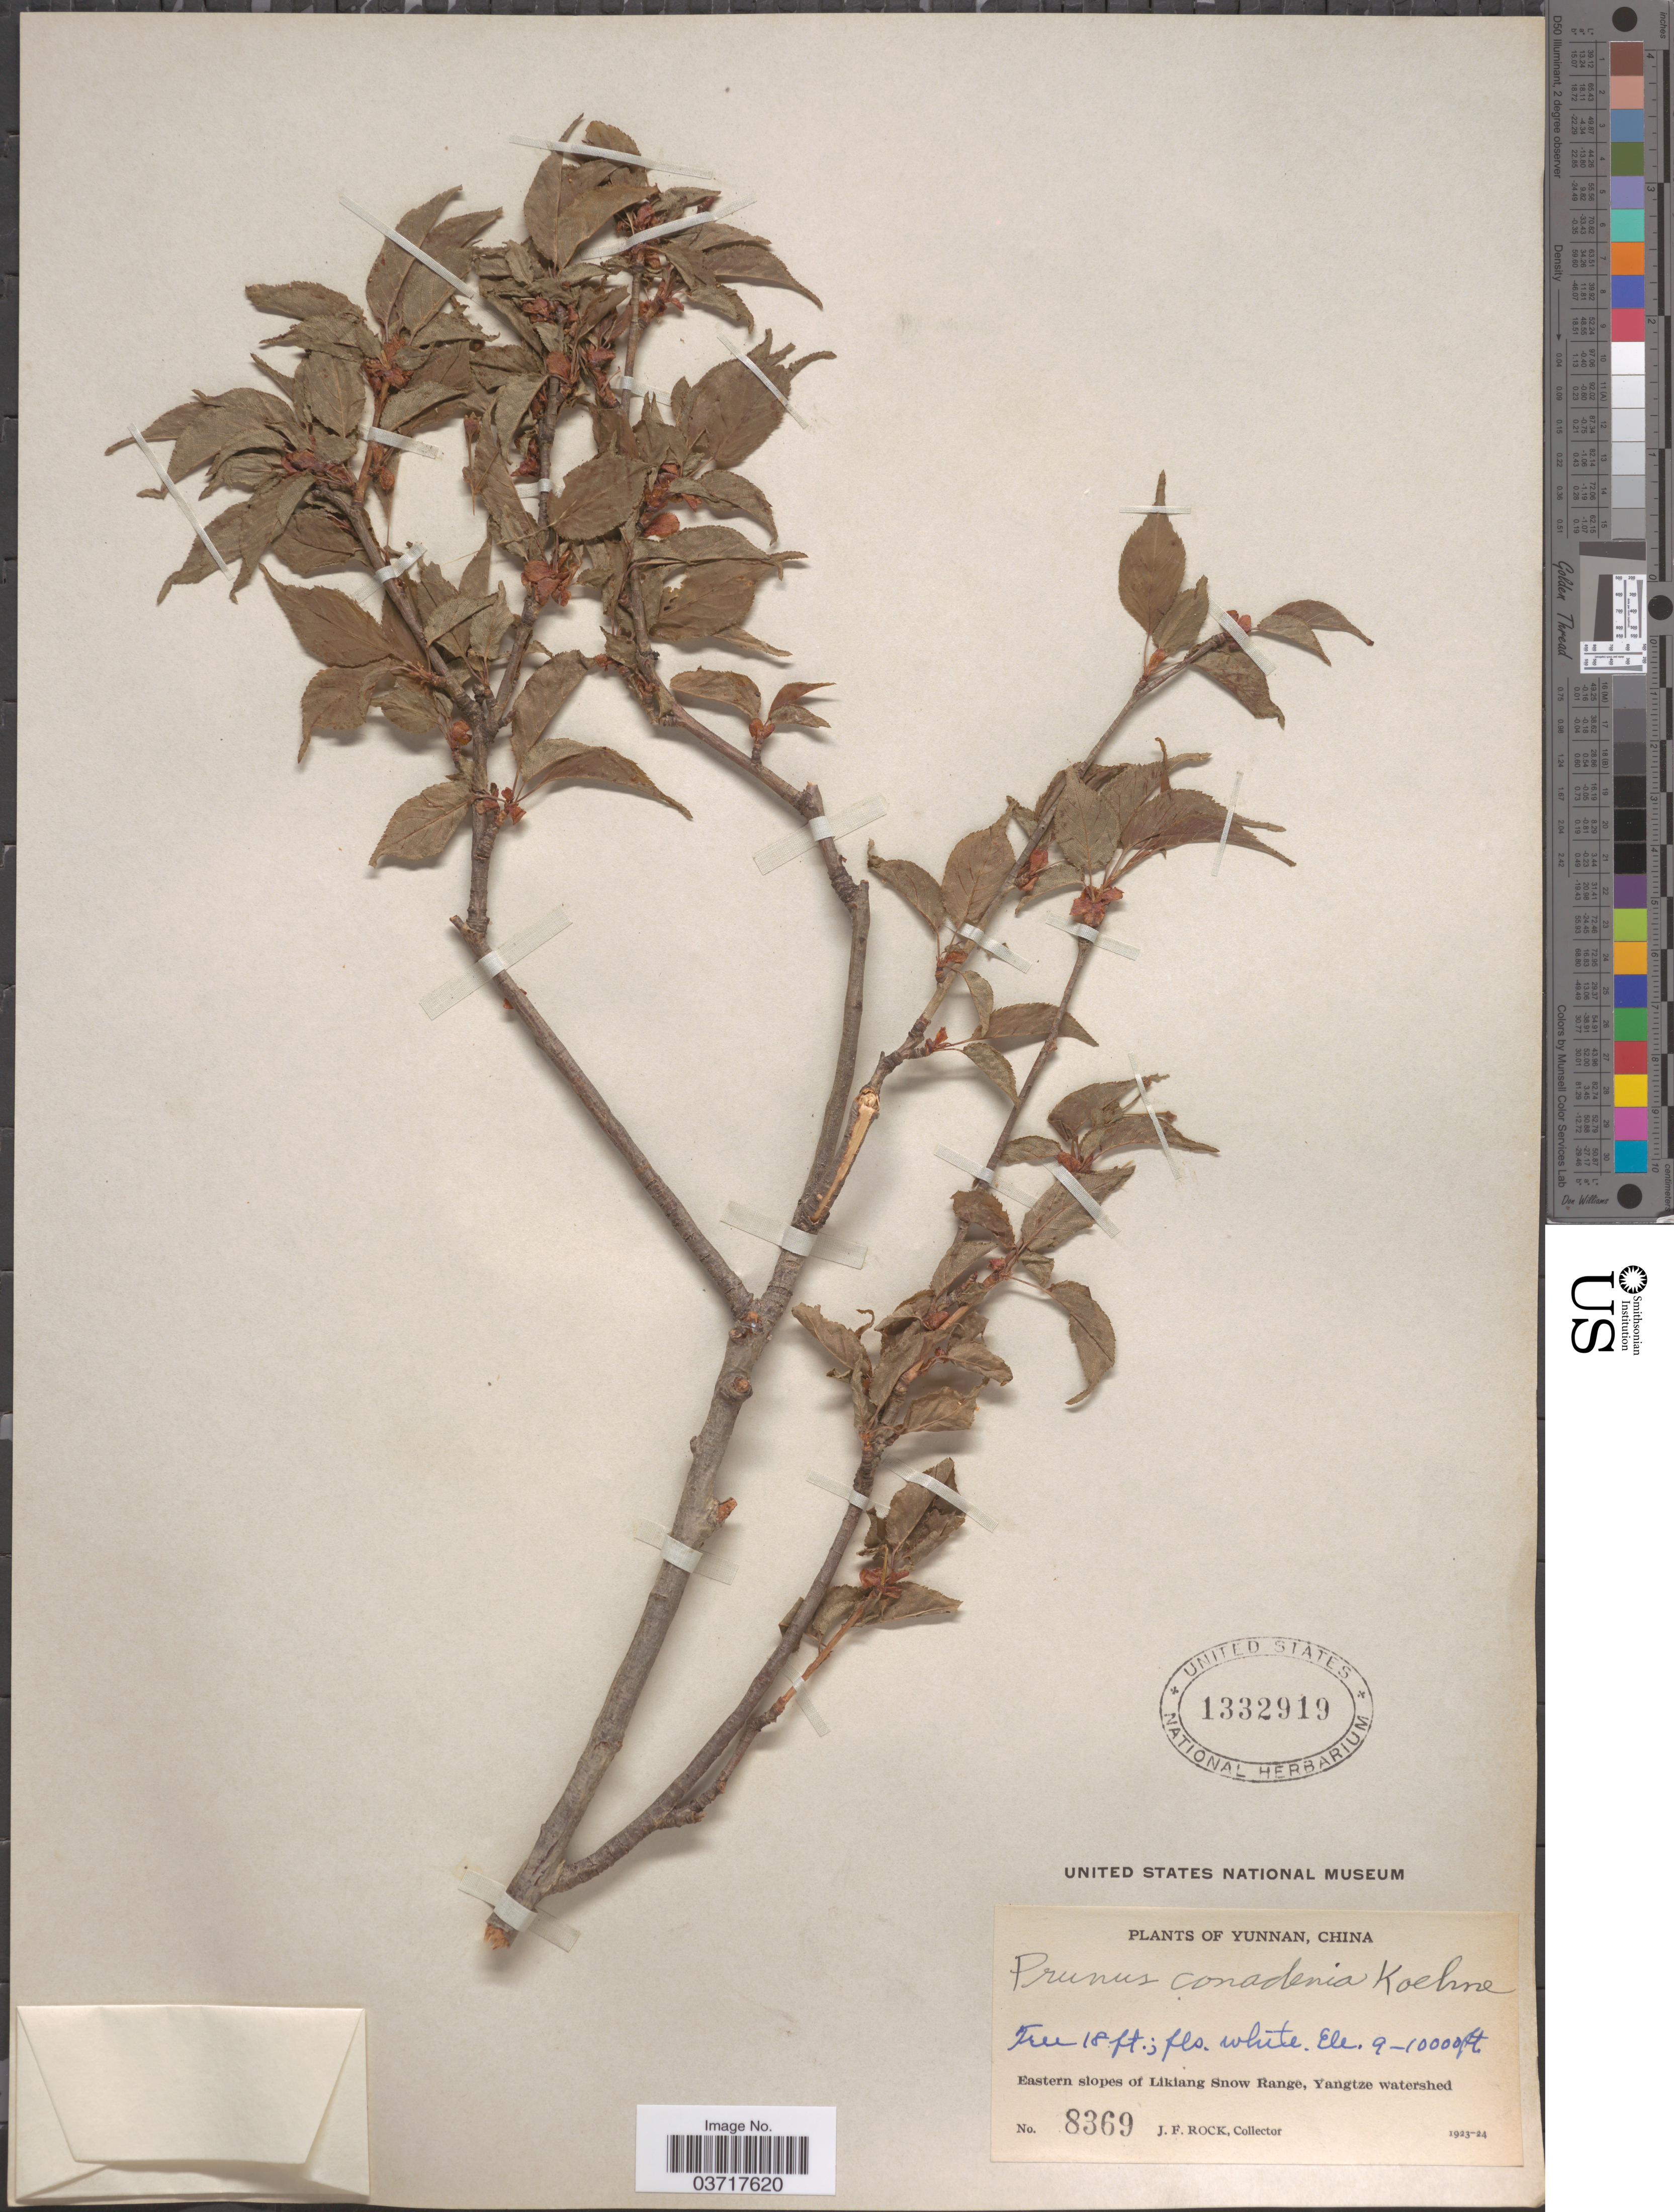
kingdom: Plantae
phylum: Tracheophyta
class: Magnoliopsida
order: Rosales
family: Rosaceae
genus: Prunus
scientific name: Prunus conadenia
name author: Koehne in Sarg.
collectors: J. Rock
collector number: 8369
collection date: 1923/1924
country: China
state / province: Yunnan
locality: Eastern slopes of Likiang Snow Range, Yangtze watershed.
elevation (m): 2743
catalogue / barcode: US 1332919